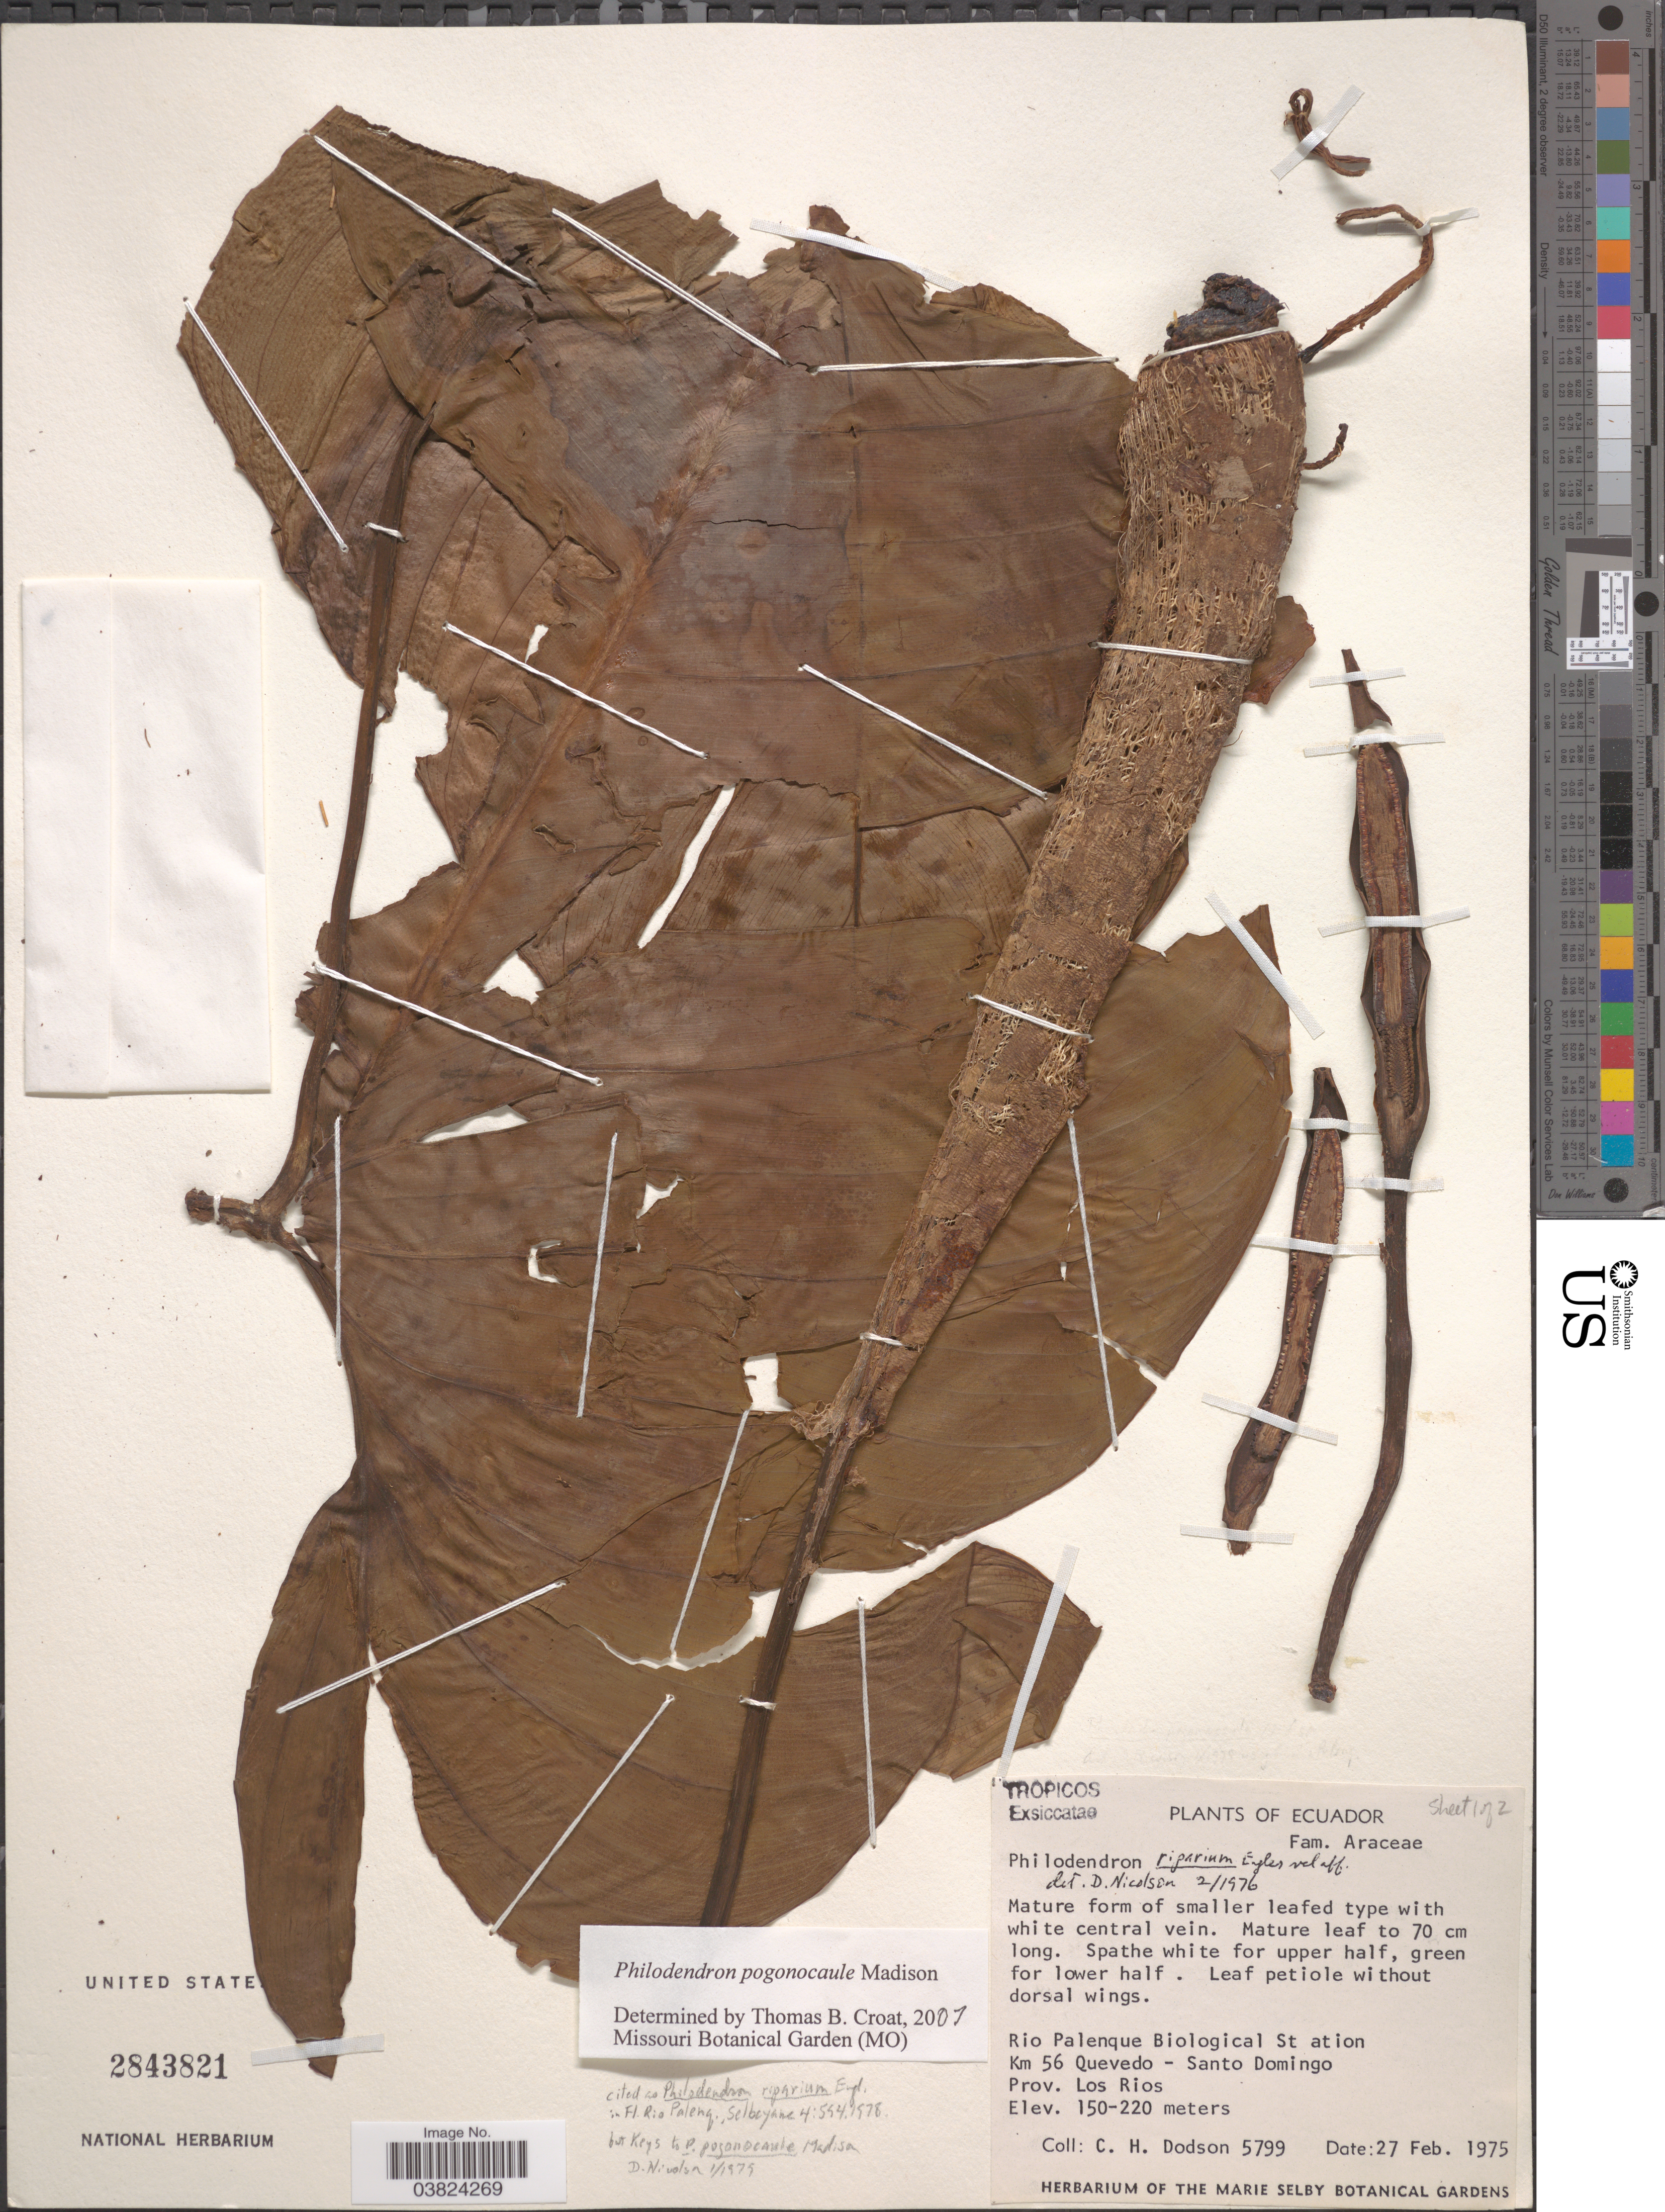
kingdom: Plantae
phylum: Tracheophyta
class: Liliopsida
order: Alismatales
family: Araceae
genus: Philodendron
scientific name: Philodendron pogonocaule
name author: Madison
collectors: C. H. Dodson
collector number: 5799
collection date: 1975-02-27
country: Ecuador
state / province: Los Ríos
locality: Rio Palenque Biological St ation Km 56 Quevedo - Santo Domingo.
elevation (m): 150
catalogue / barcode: US 2843821